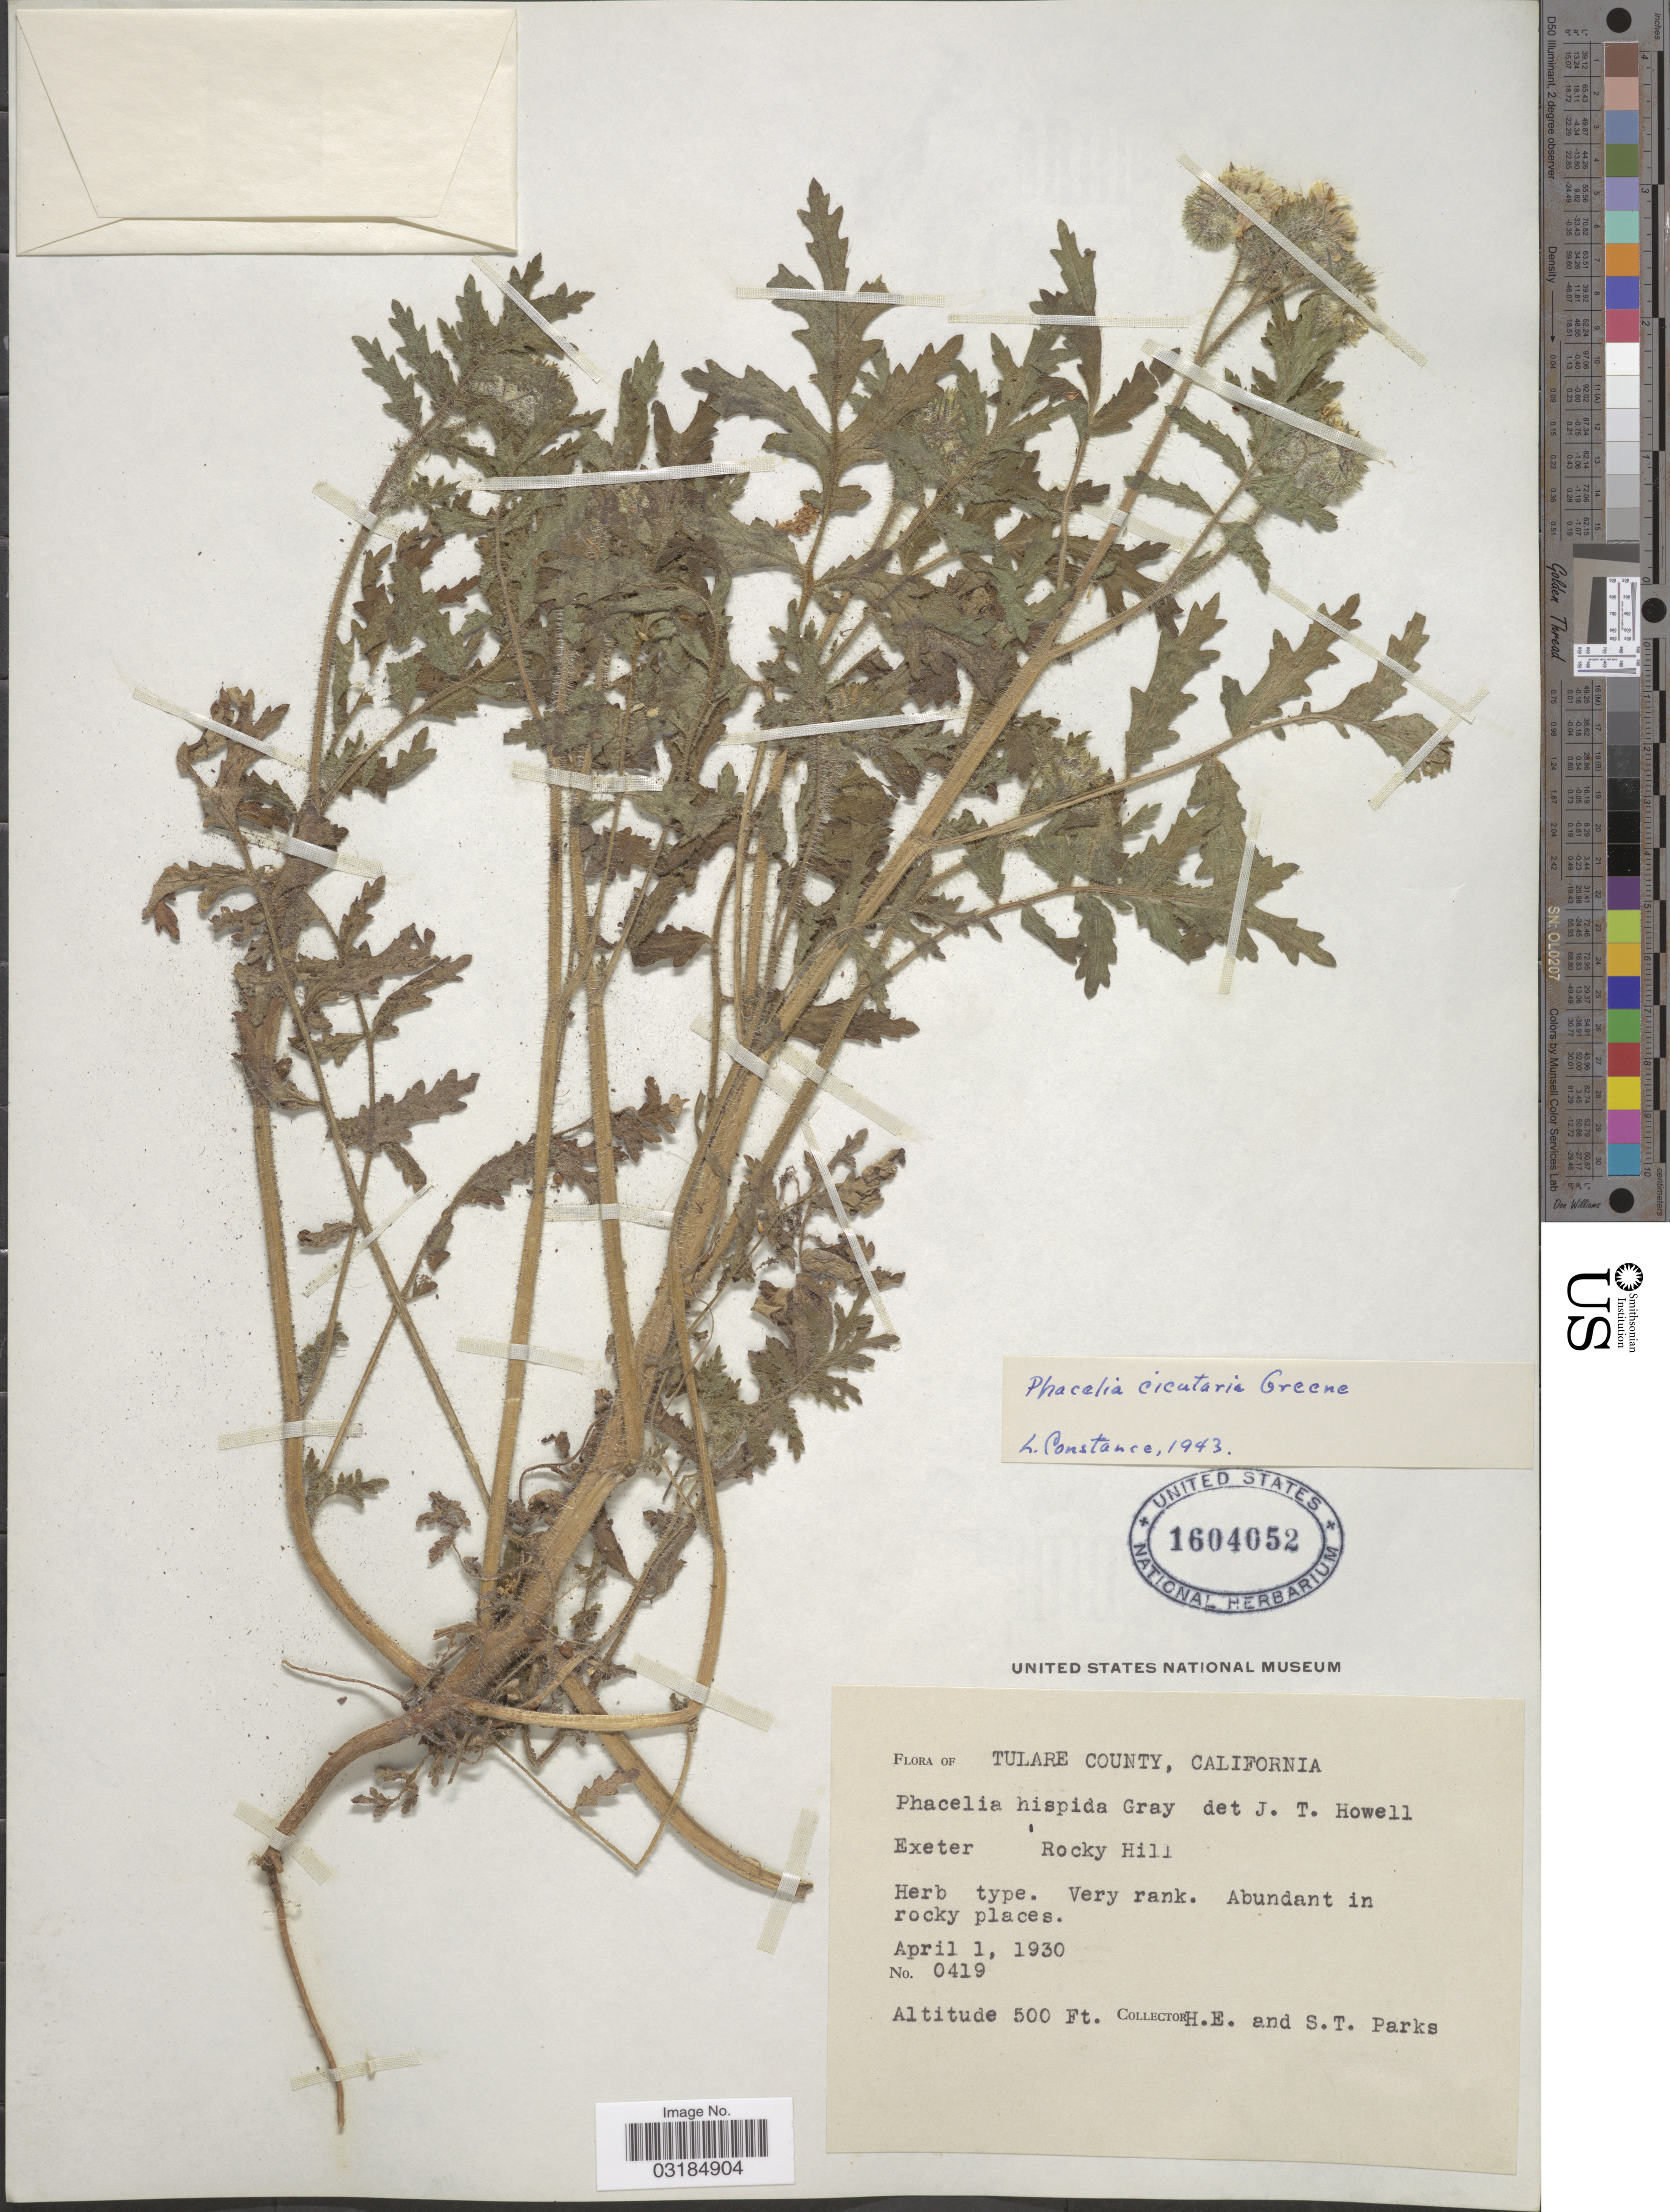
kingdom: Plantae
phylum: Tracheophyta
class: Magnoliopsida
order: Boraginales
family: Hydrophyllaceae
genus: Phacelia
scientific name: Phacelia cicutaria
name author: Greene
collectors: H. E. Parks & S. Parks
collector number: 0419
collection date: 1930-04-01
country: United States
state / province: California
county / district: Tulare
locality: Tulare County. Exeter. Rocky Hill.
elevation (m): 152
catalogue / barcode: US 1604052